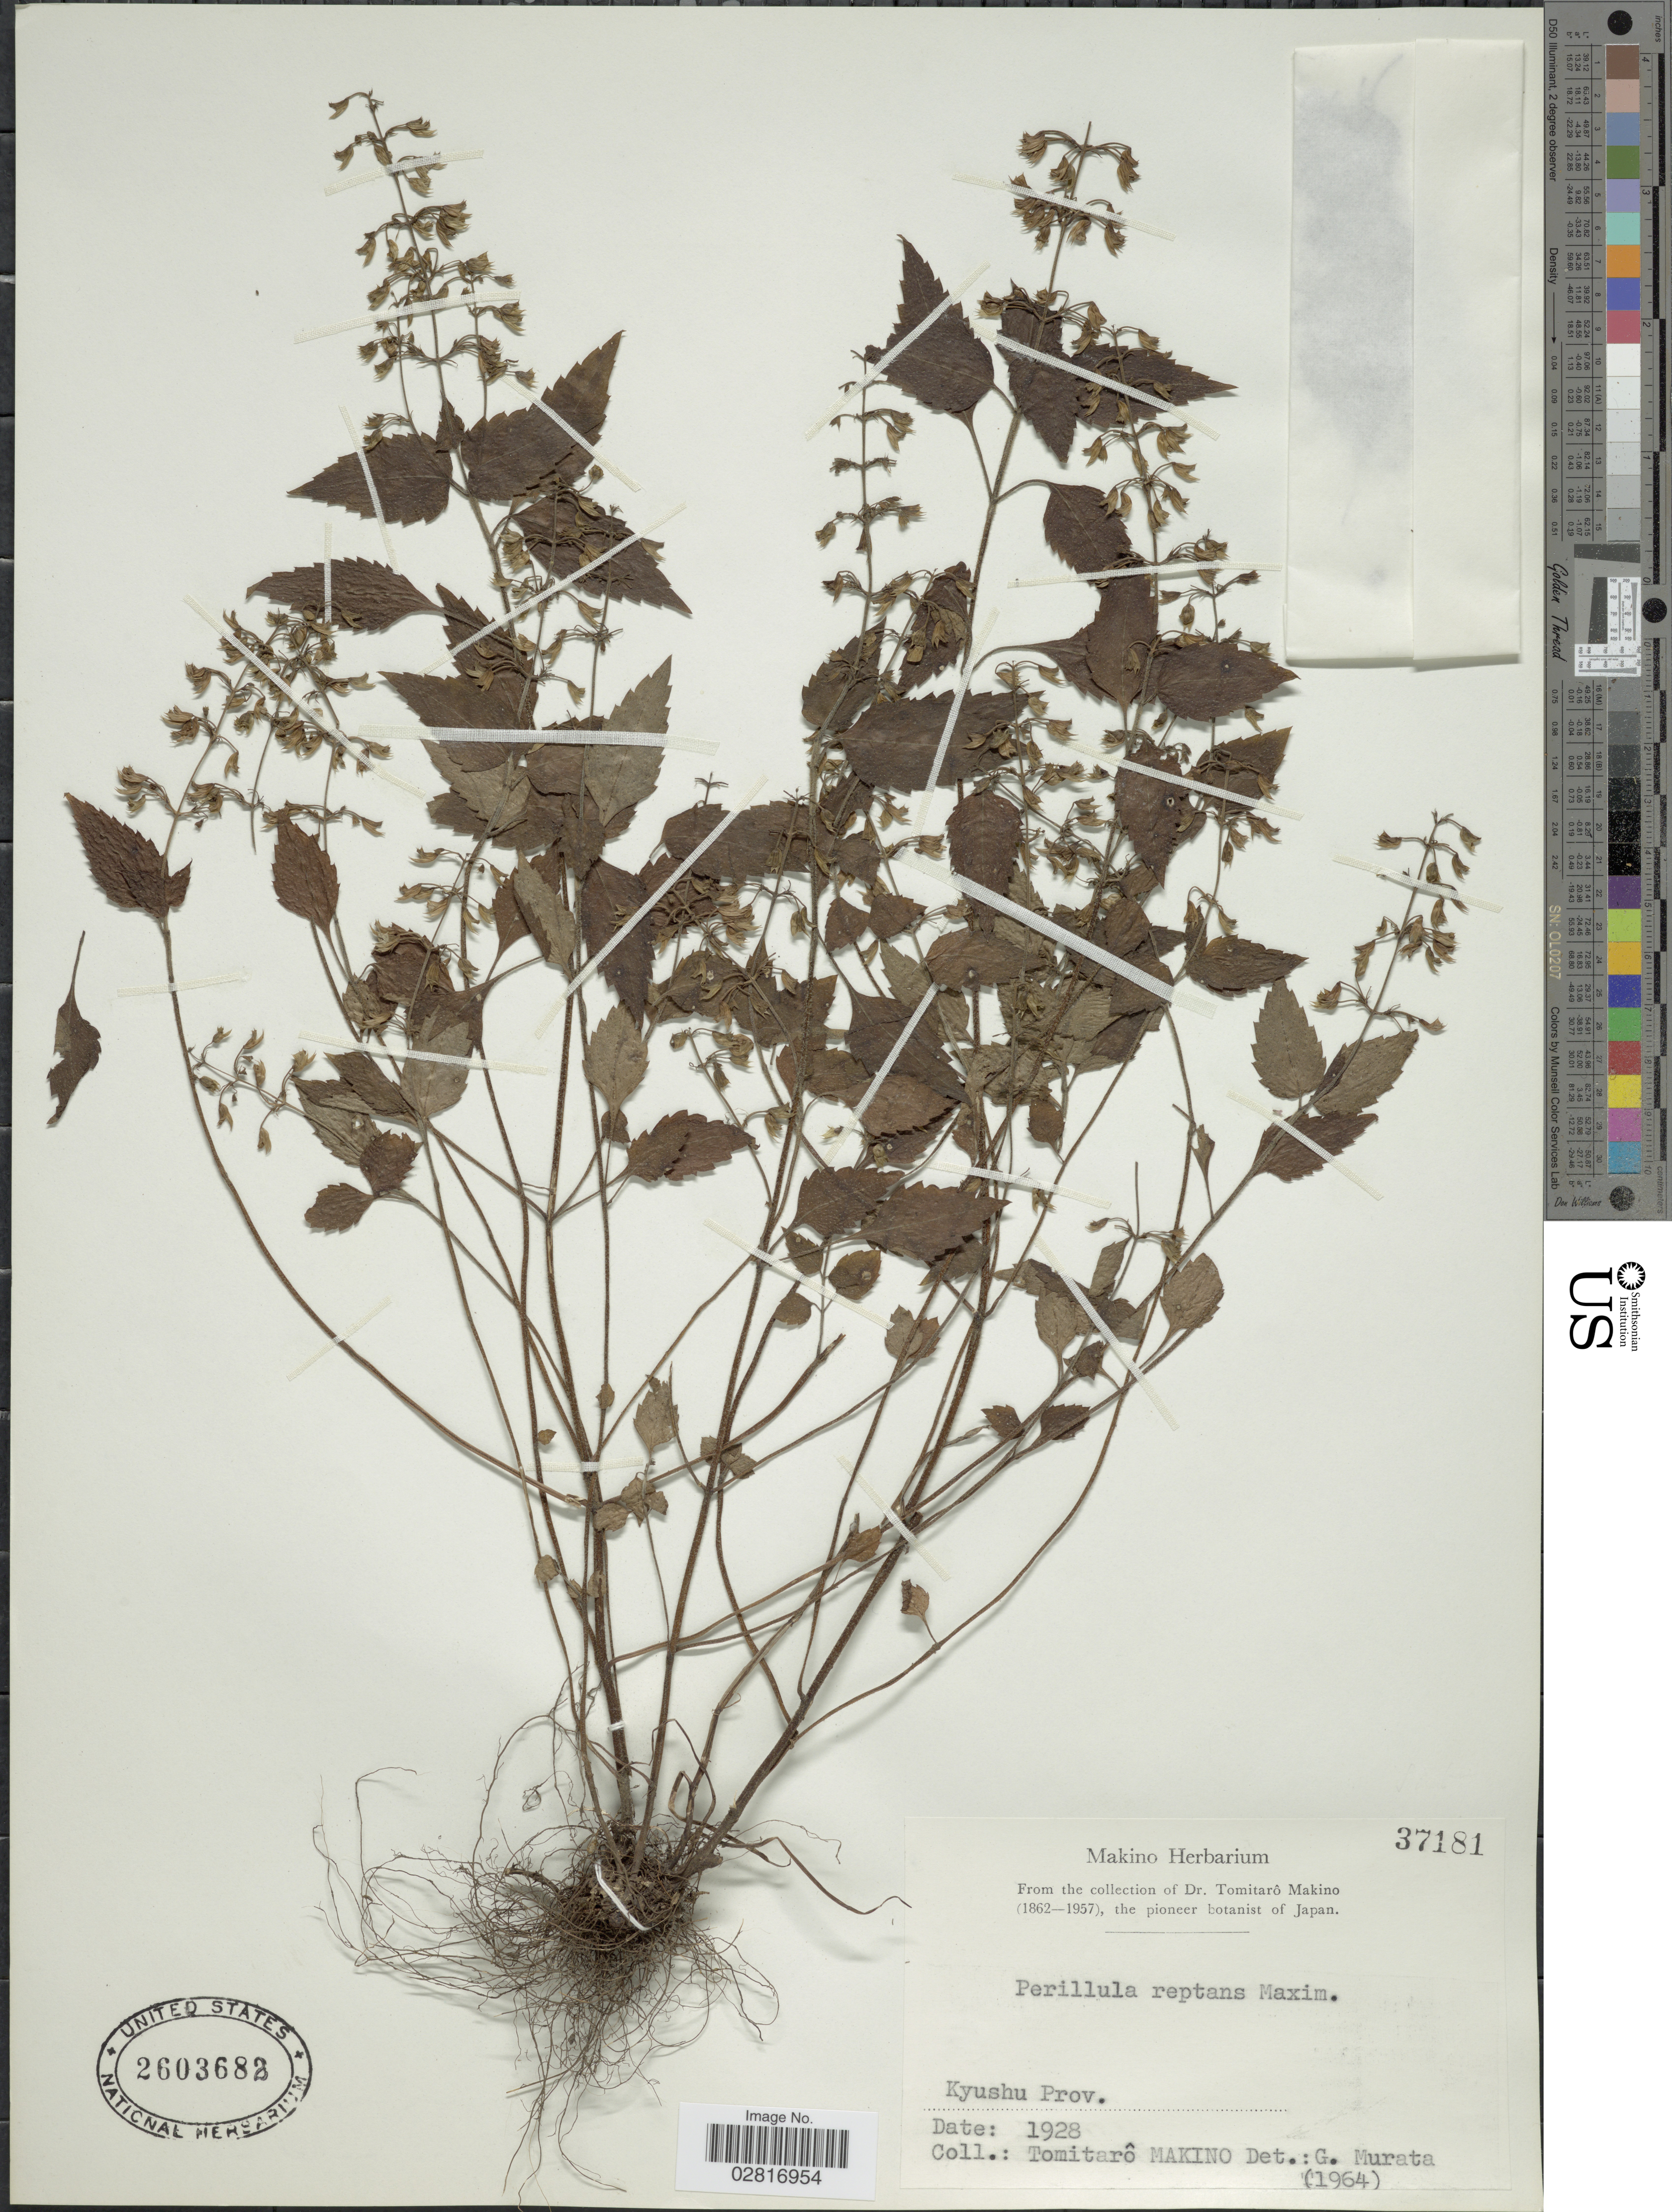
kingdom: Plantae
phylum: Tracheophyta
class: Magnoliopsida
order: Lamiales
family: Lamiaceae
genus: Perillula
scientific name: Perillula reptans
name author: Maxim.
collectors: T. Makino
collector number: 37181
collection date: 1928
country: Japan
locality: Kyushu Prov.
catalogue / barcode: US 2603682